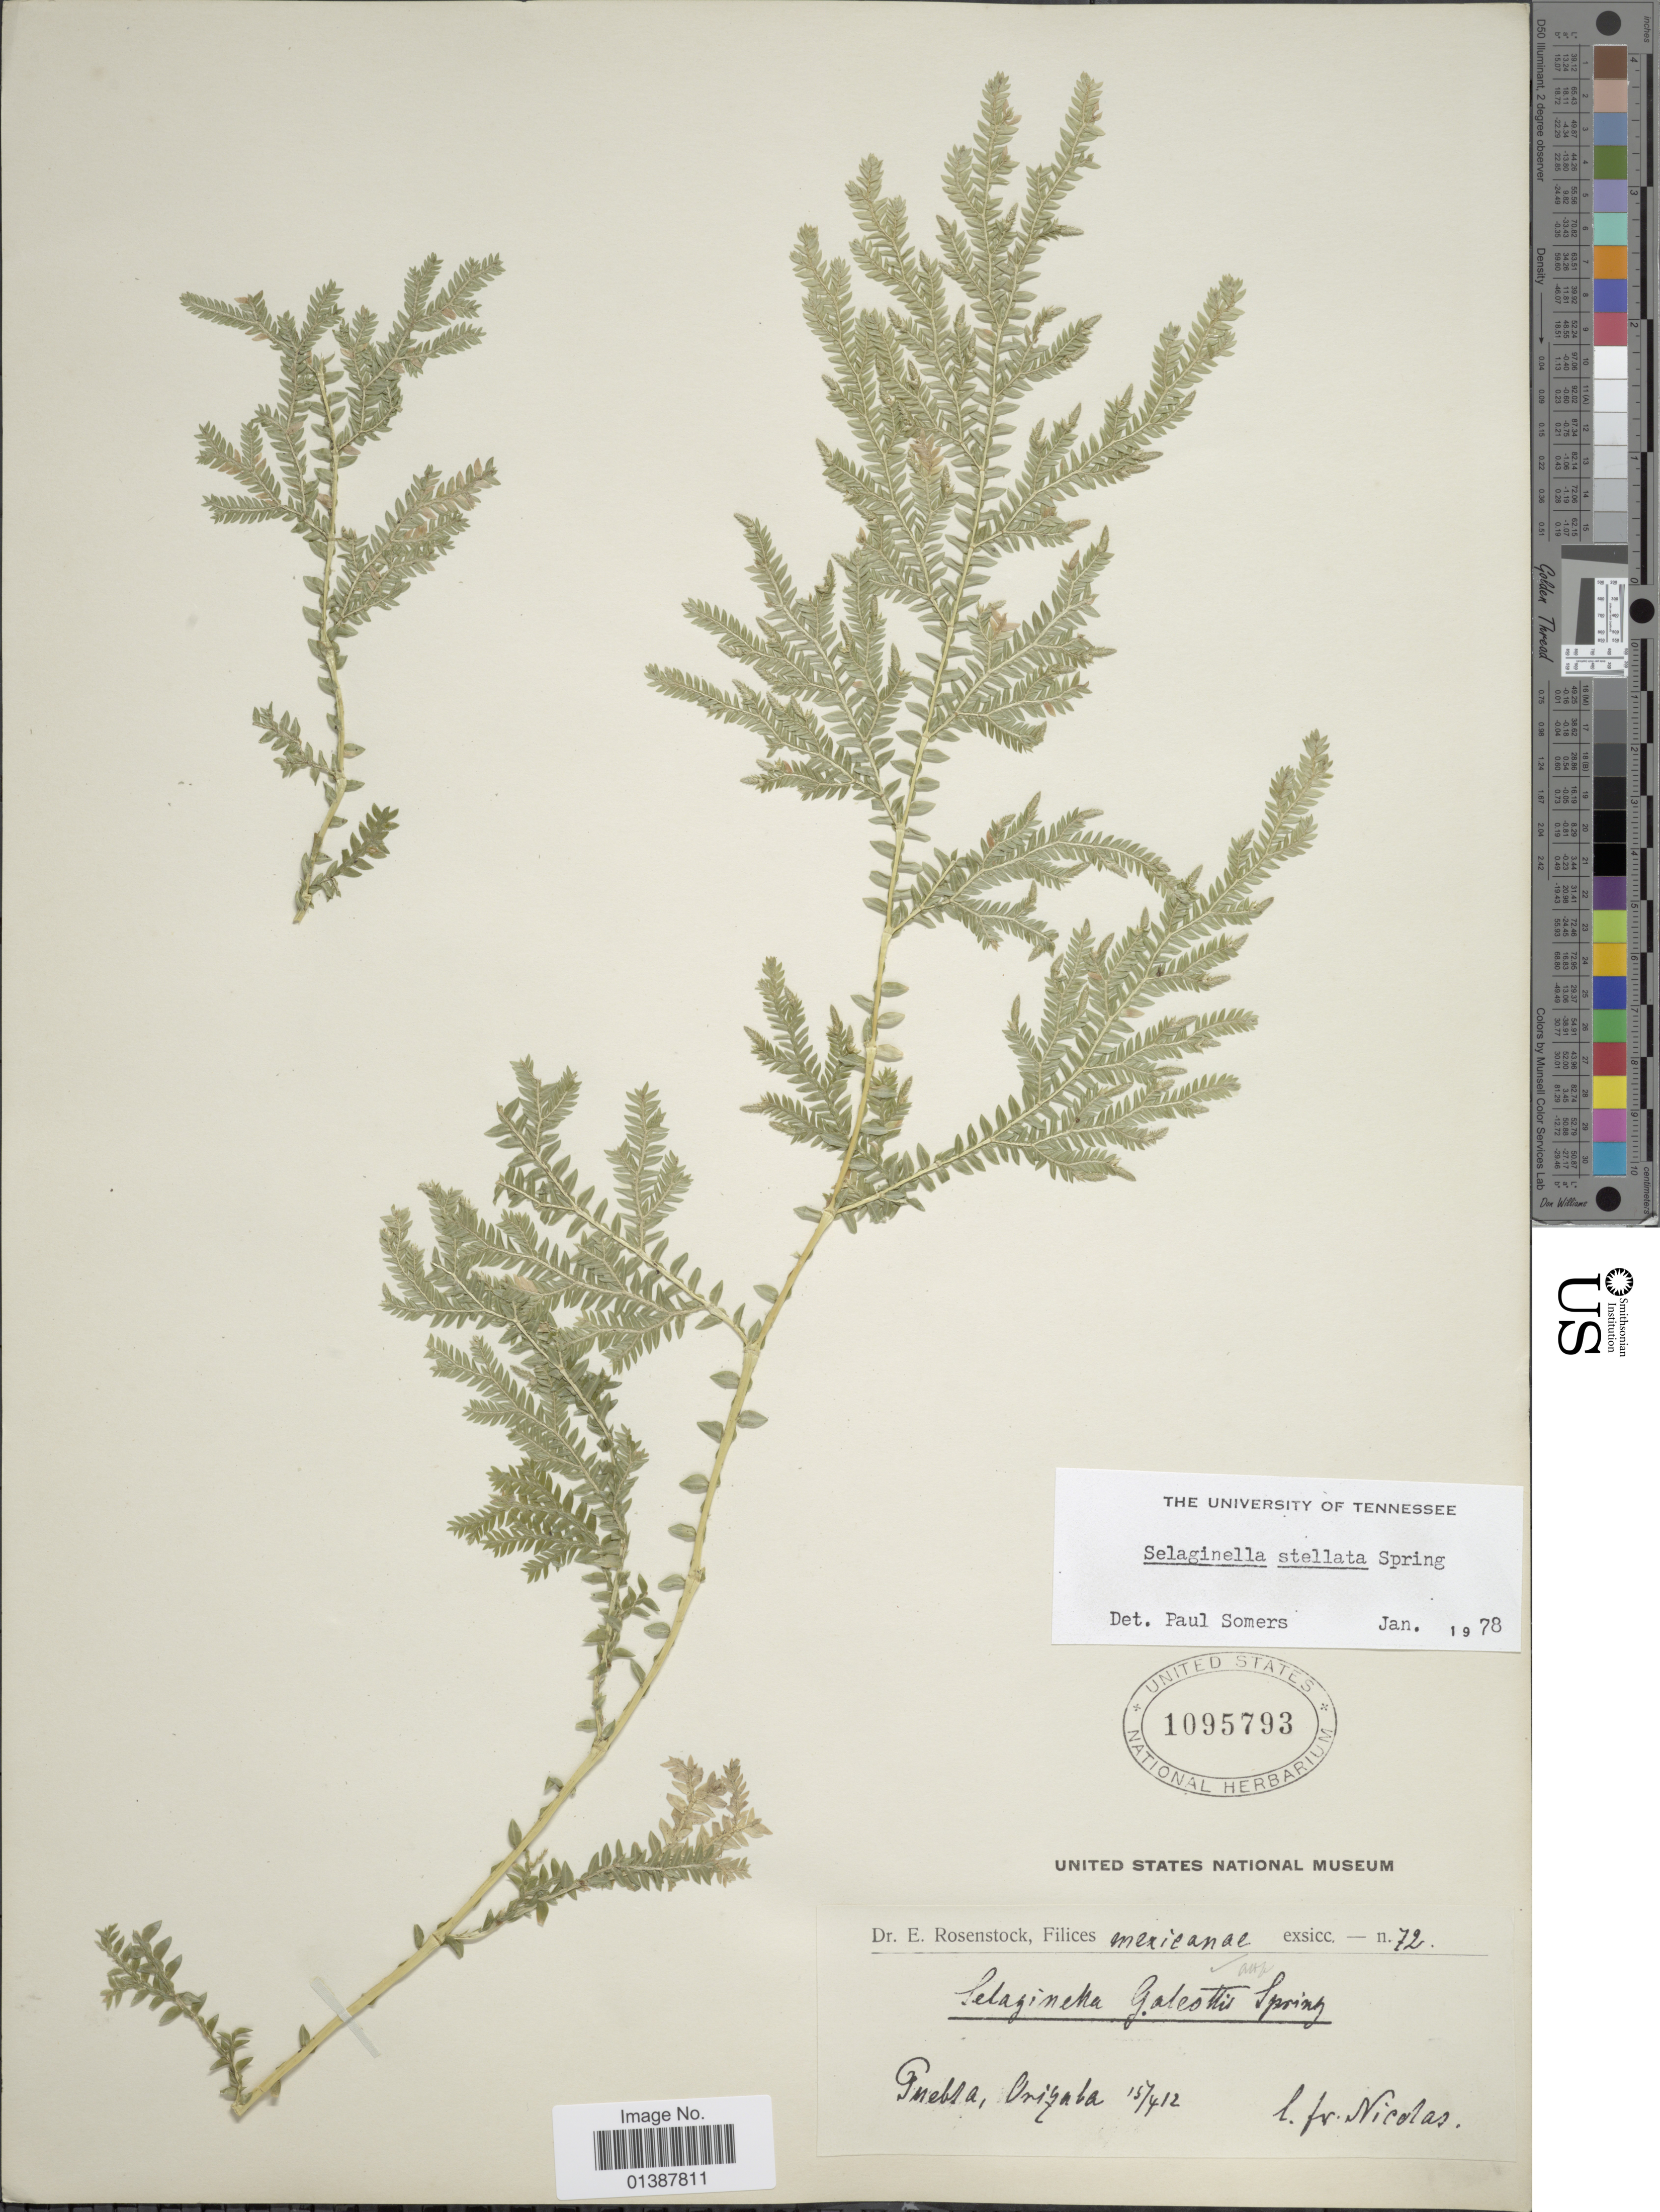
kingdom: Plantae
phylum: Tracheophyta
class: Lycopodiopsida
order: Selaginellales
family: Selaginellaceae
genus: Selaginella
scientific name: Selaginella galeottii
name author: Spring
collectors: -. Nicolas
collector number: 72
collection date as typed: Transcribed d/m/y: 15/4/12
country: Mexico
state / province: Puebla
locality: Orizaba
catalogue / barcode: US 1095793